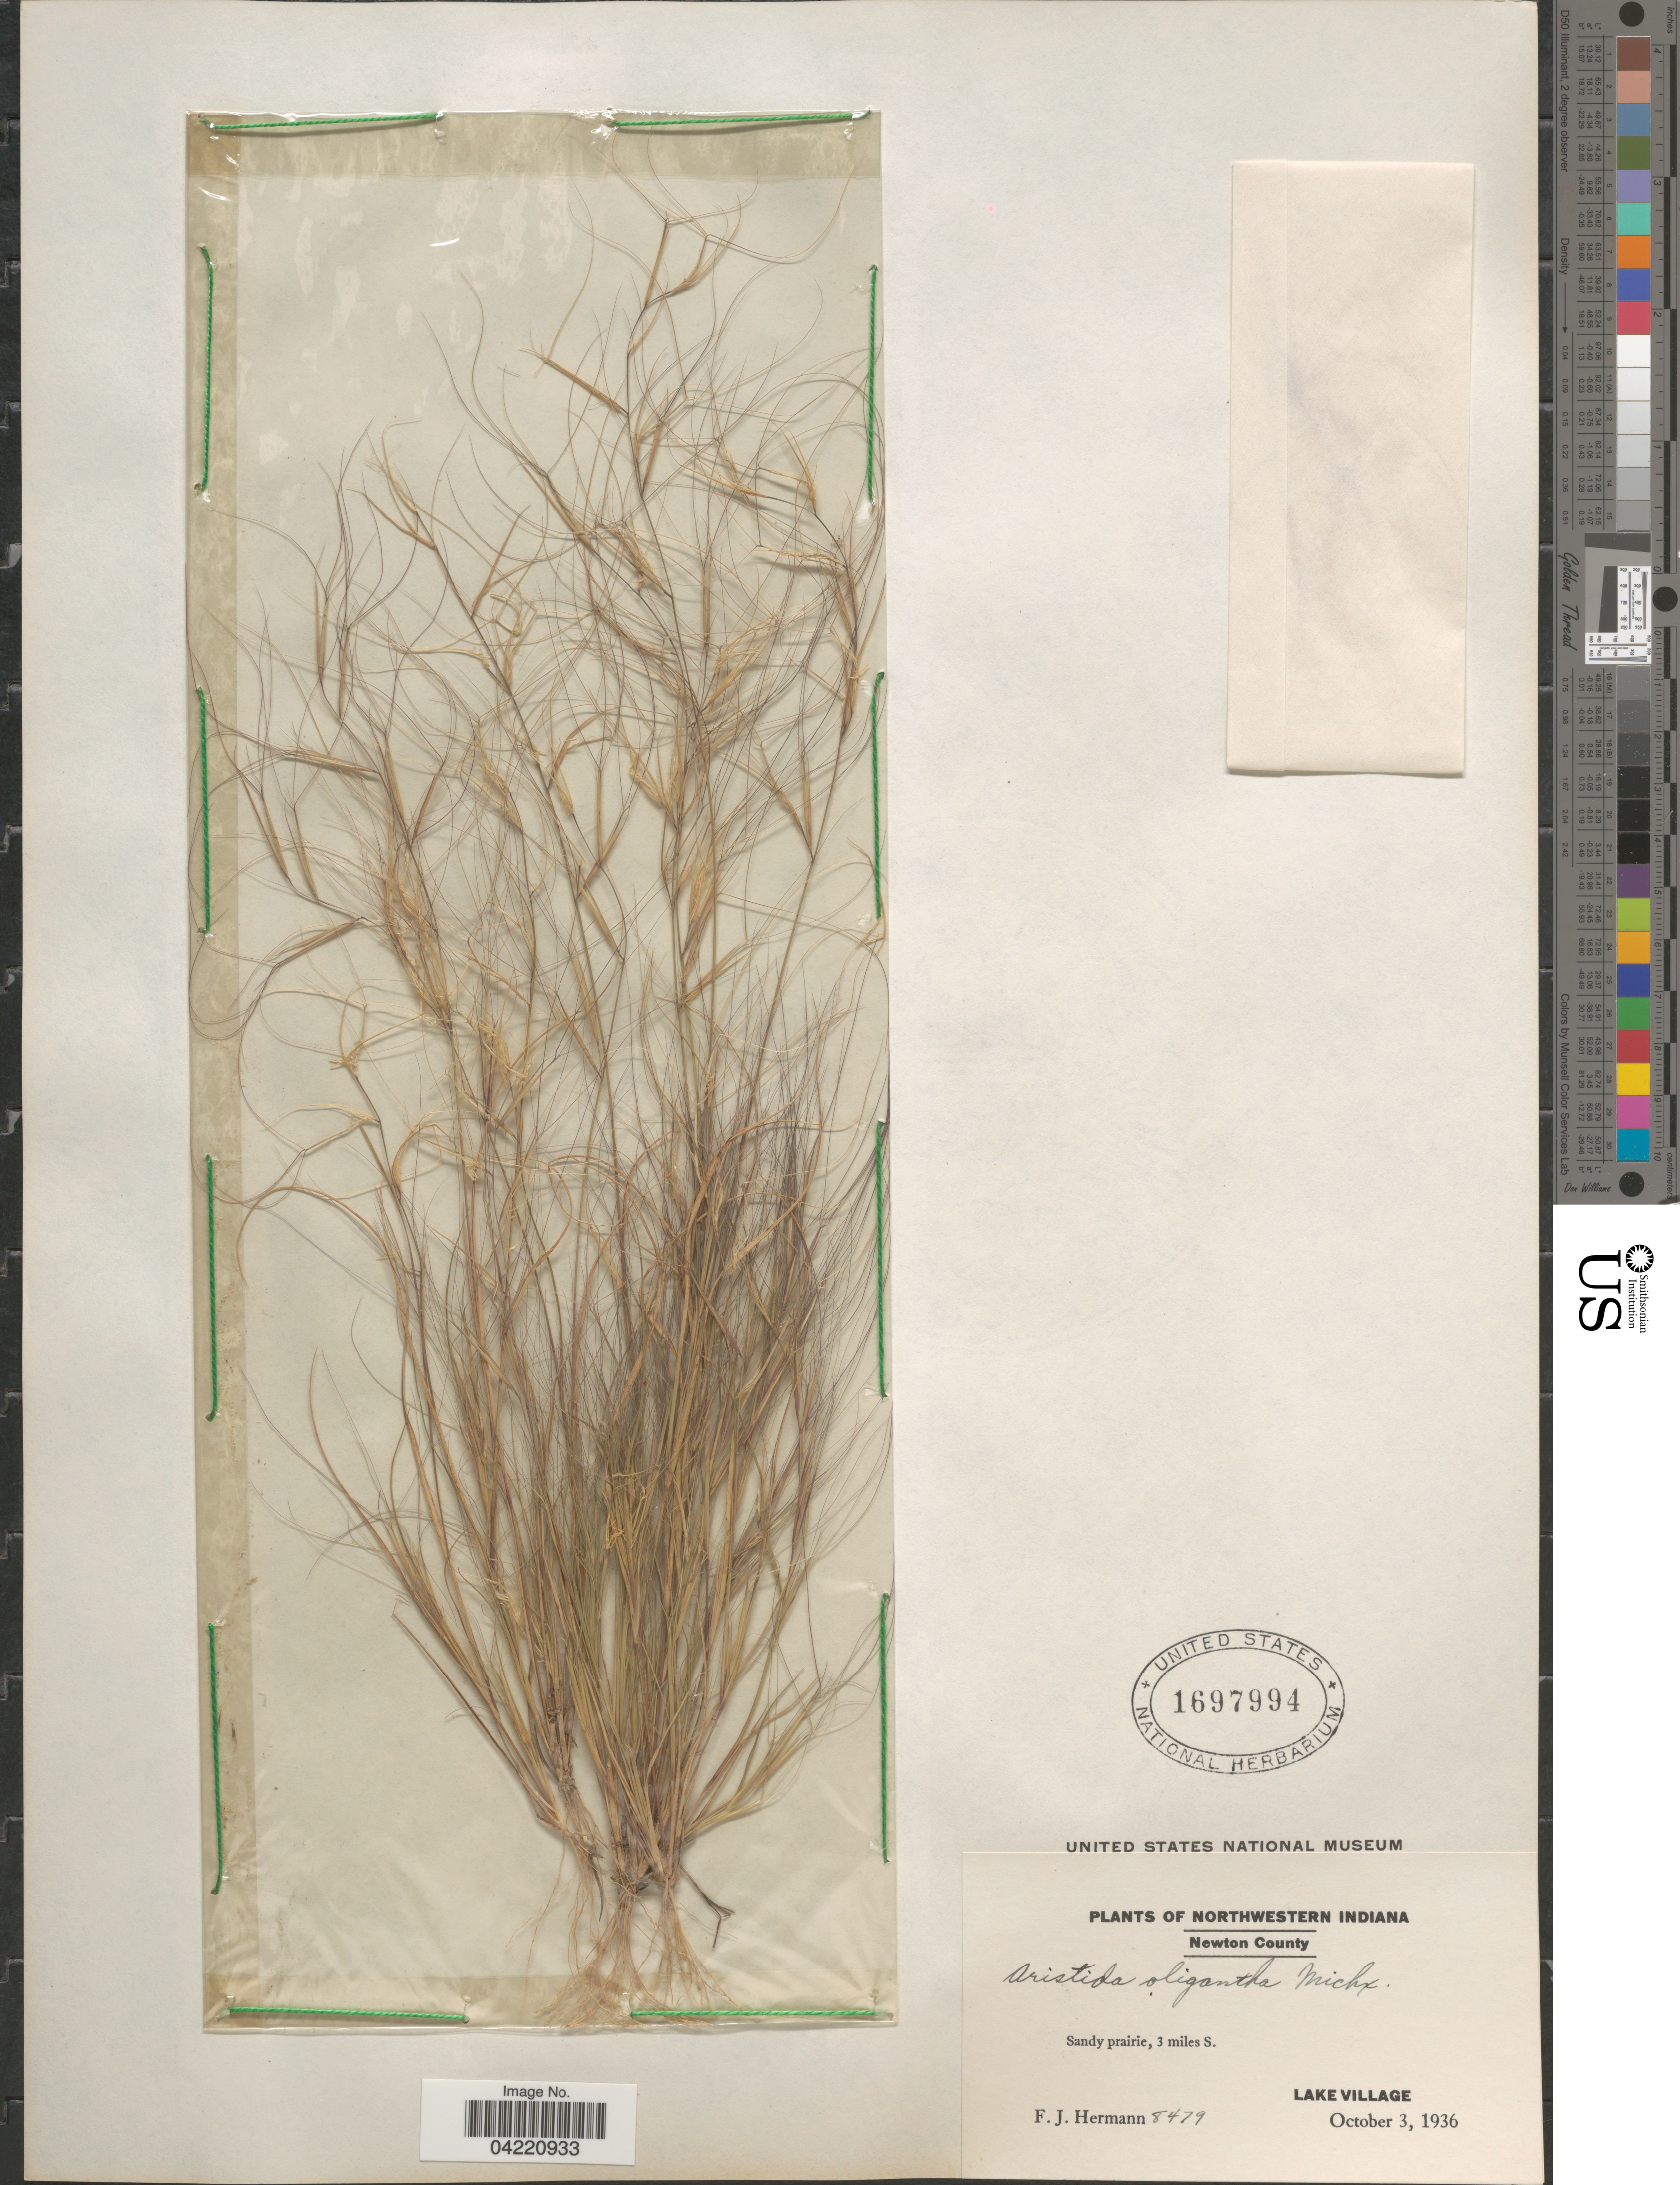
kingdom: Plantae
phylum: Tracheophyta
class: Liliopsida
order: Poales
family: Poaceae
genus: Aristida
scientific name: Aristida oligantha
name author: Michx.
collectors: F. J. Hermann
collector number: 8479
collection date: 1936-10-03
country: United States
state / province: Indiana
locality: Northwestern Indiana. Newton County. Sandy prairie, 3 miles S. Lake Village.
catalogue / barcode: US 1697994